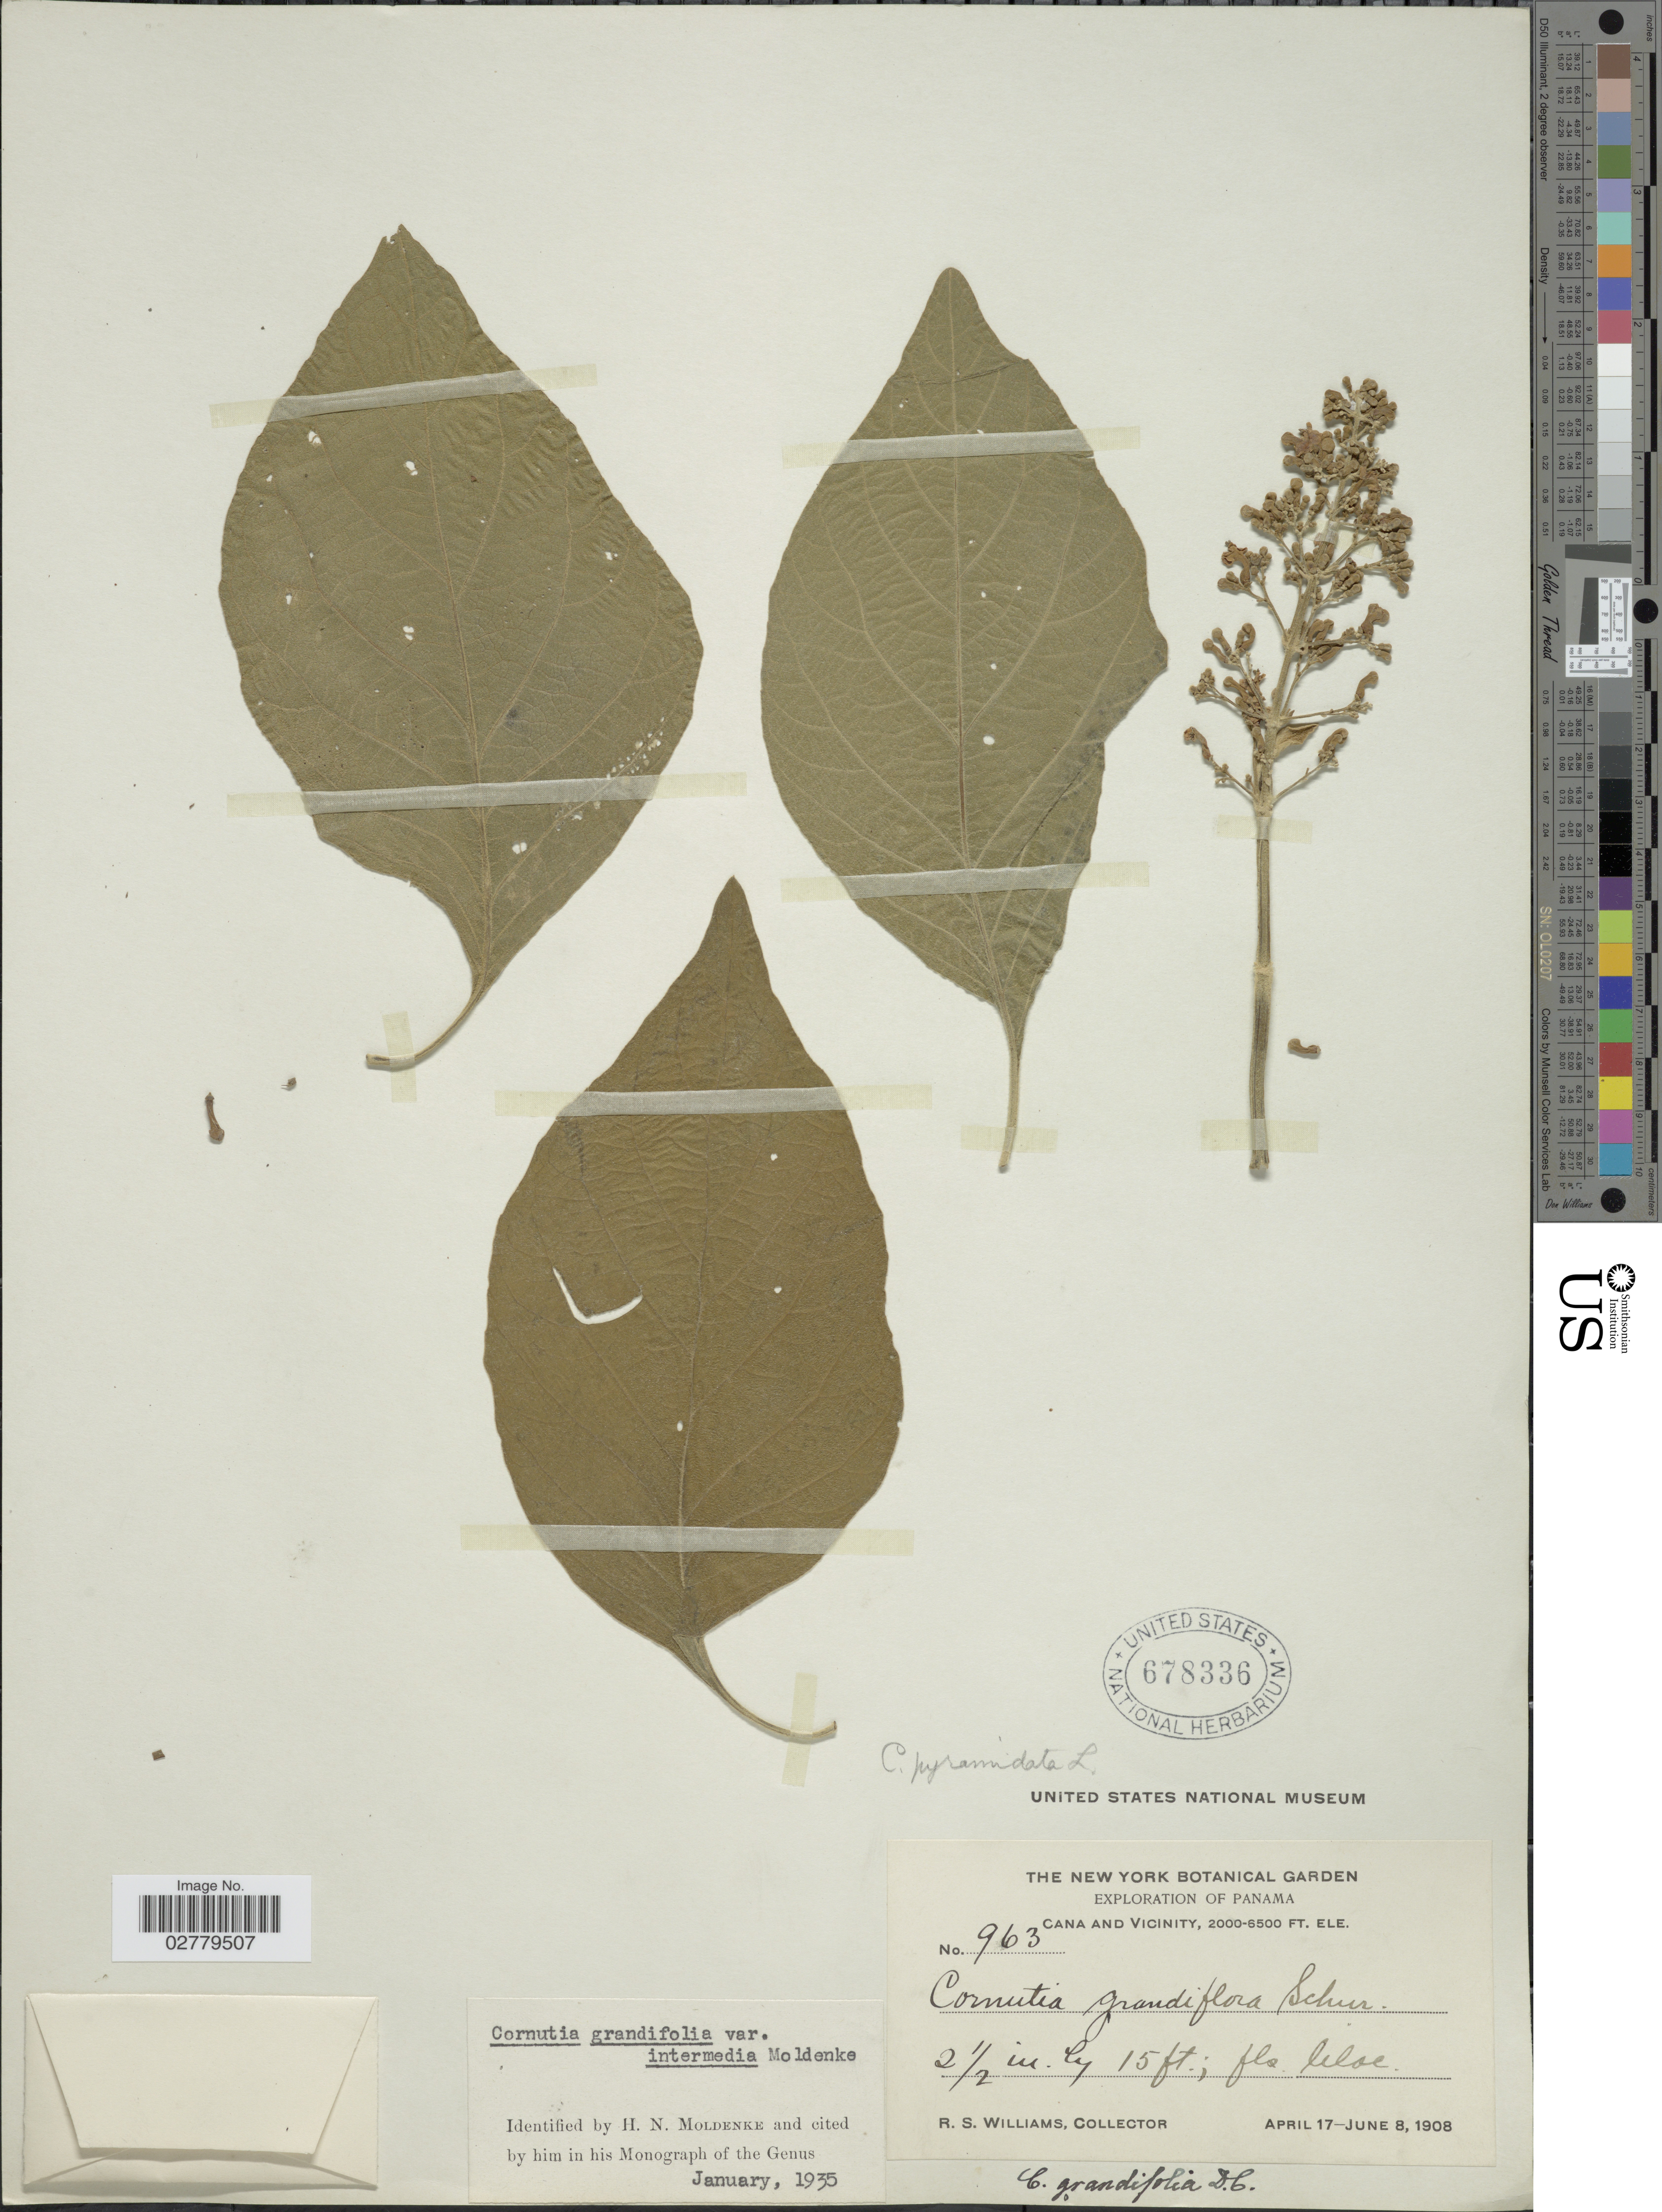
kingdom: Plantae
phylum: Tracheophyta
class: Magnoliopsida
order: Lamiales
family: Lamiaceae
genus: Cornutia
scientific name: Cornutia grandifolia var. intermedia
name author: Moldenke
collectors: R. S. Williams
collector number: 963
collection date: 1908-04-17/1908-06-08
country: Panama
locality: Cana and vicinity.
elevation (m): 610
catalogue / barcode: US 678336